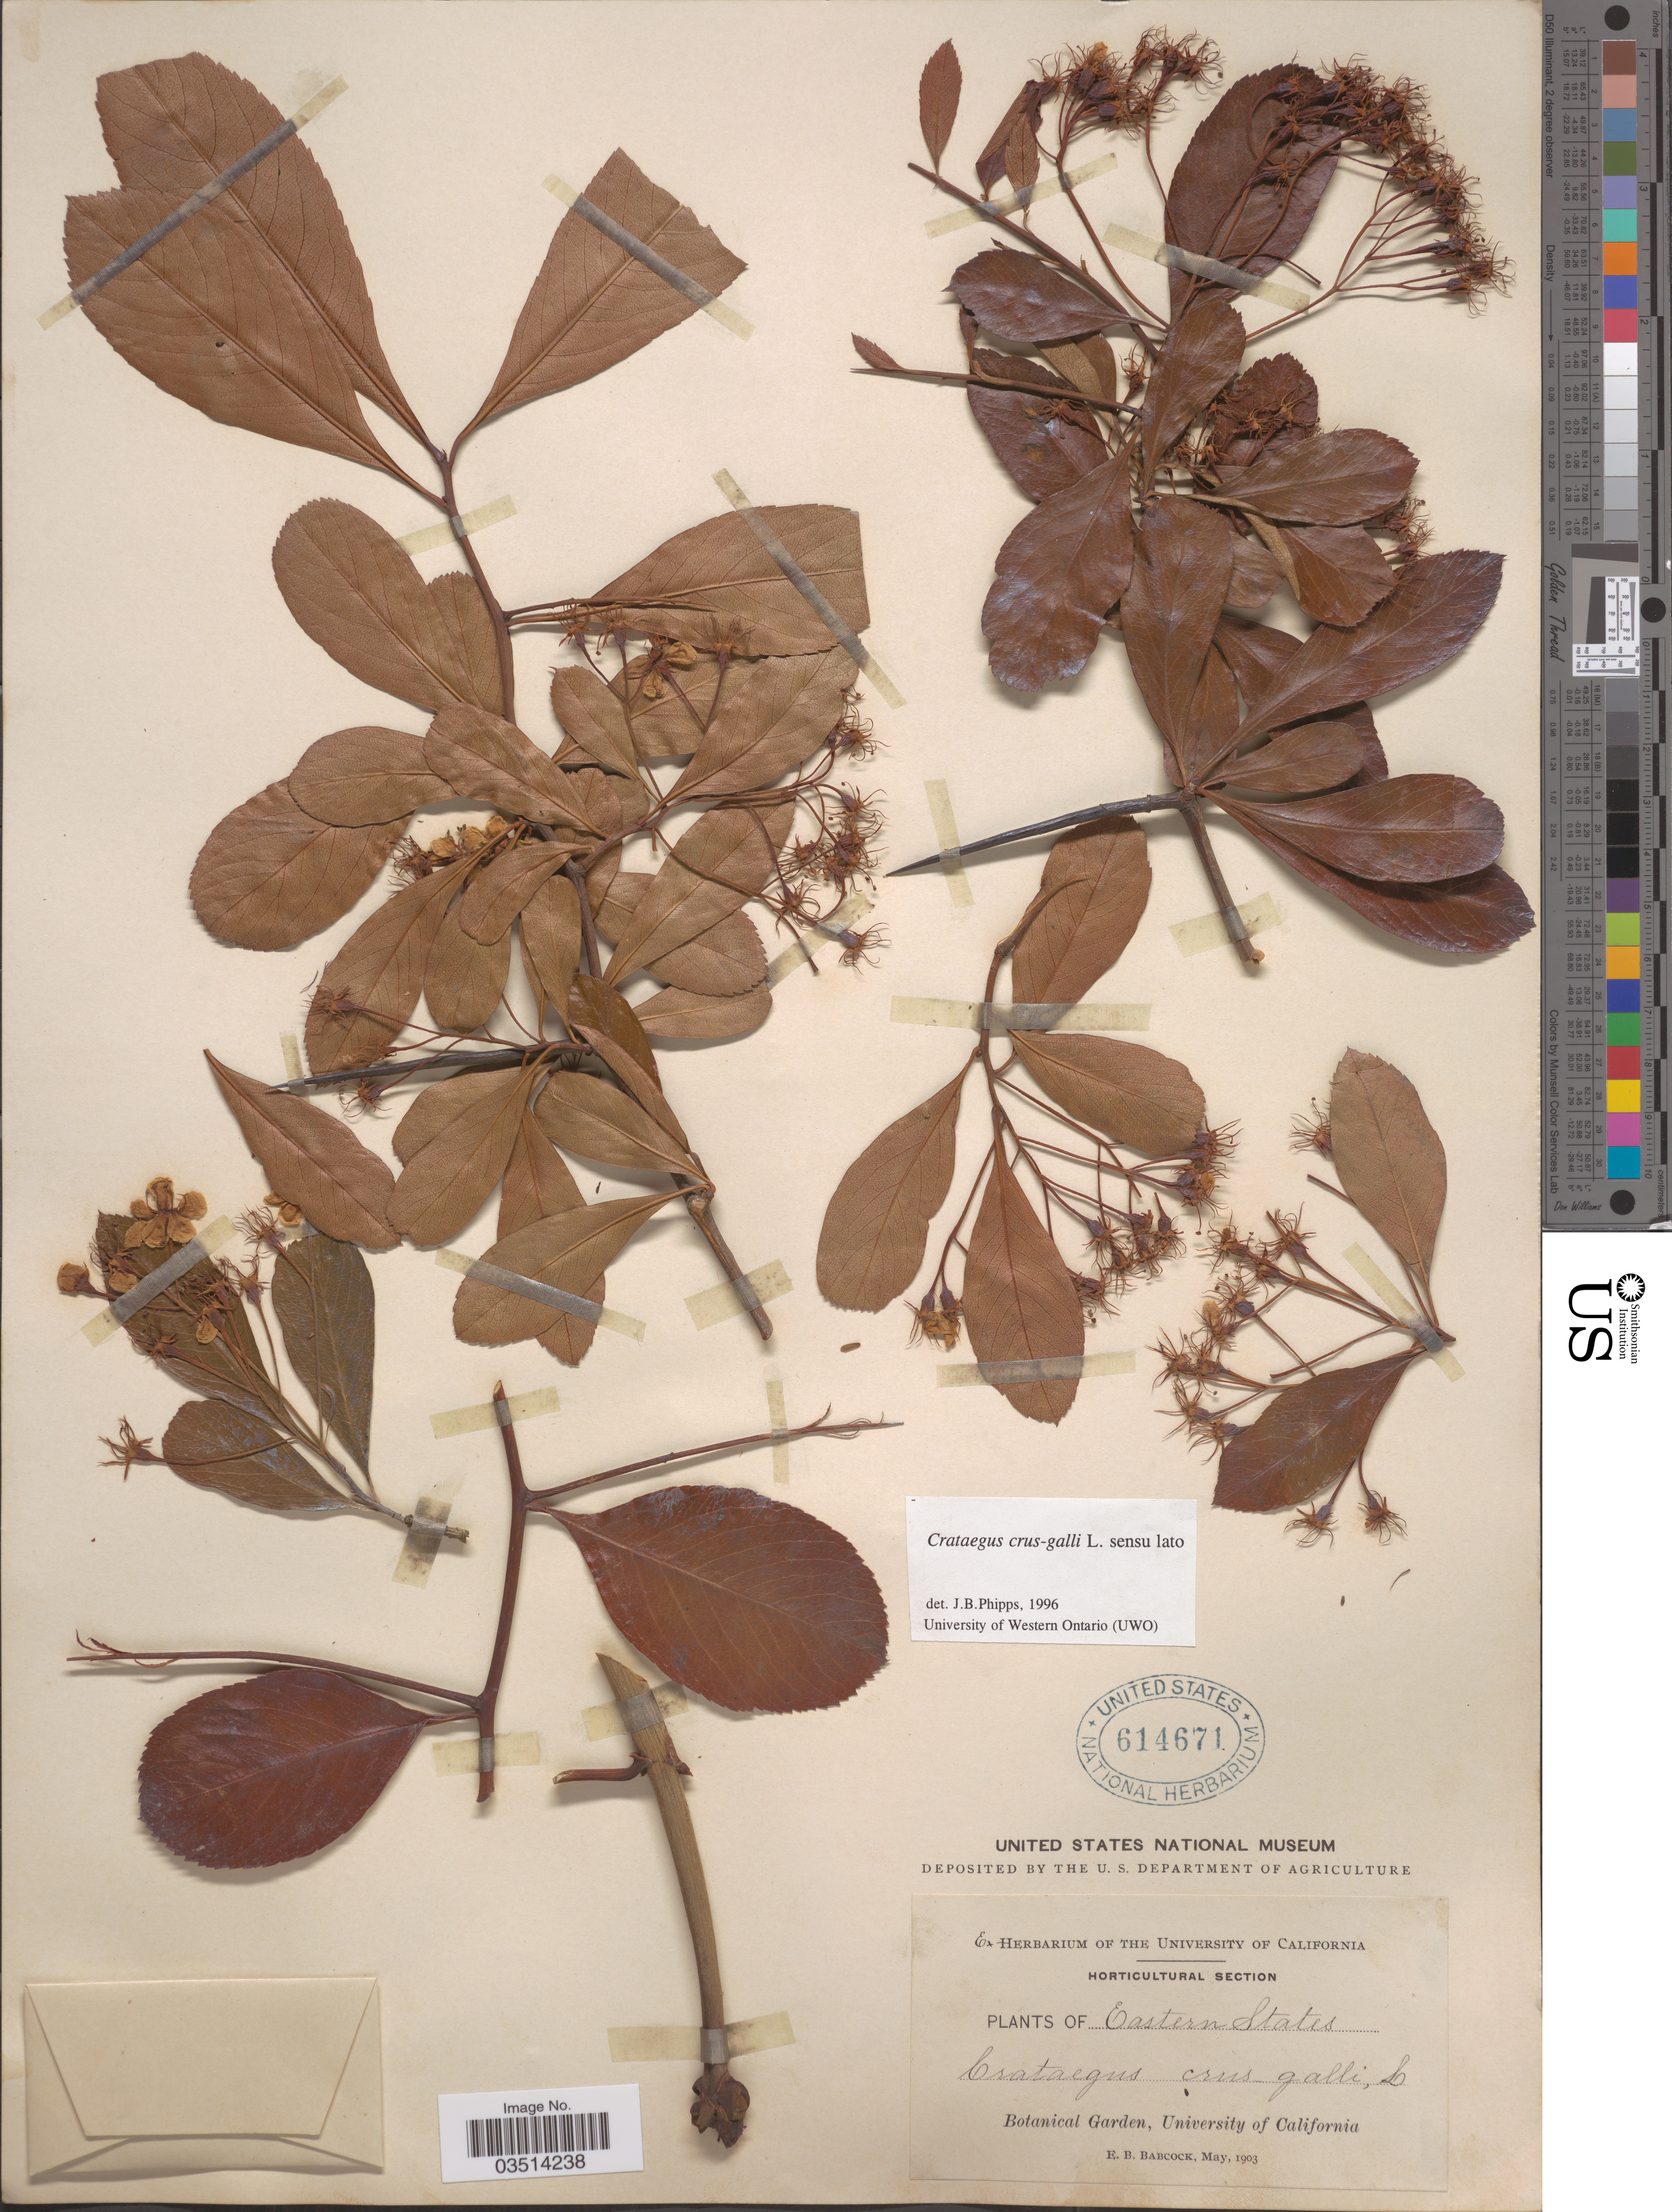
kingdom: Plantae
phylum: Tracheophyta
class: Magnoliopsida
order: Rosales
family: Rosaceae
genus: Crataegus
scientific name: Crataegus crus-galli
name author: L.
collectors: E. B. Babcock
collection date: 1903-05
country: United States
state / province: California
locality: Eastern States. Botanical Garden, University of California.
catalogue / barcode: US 614671